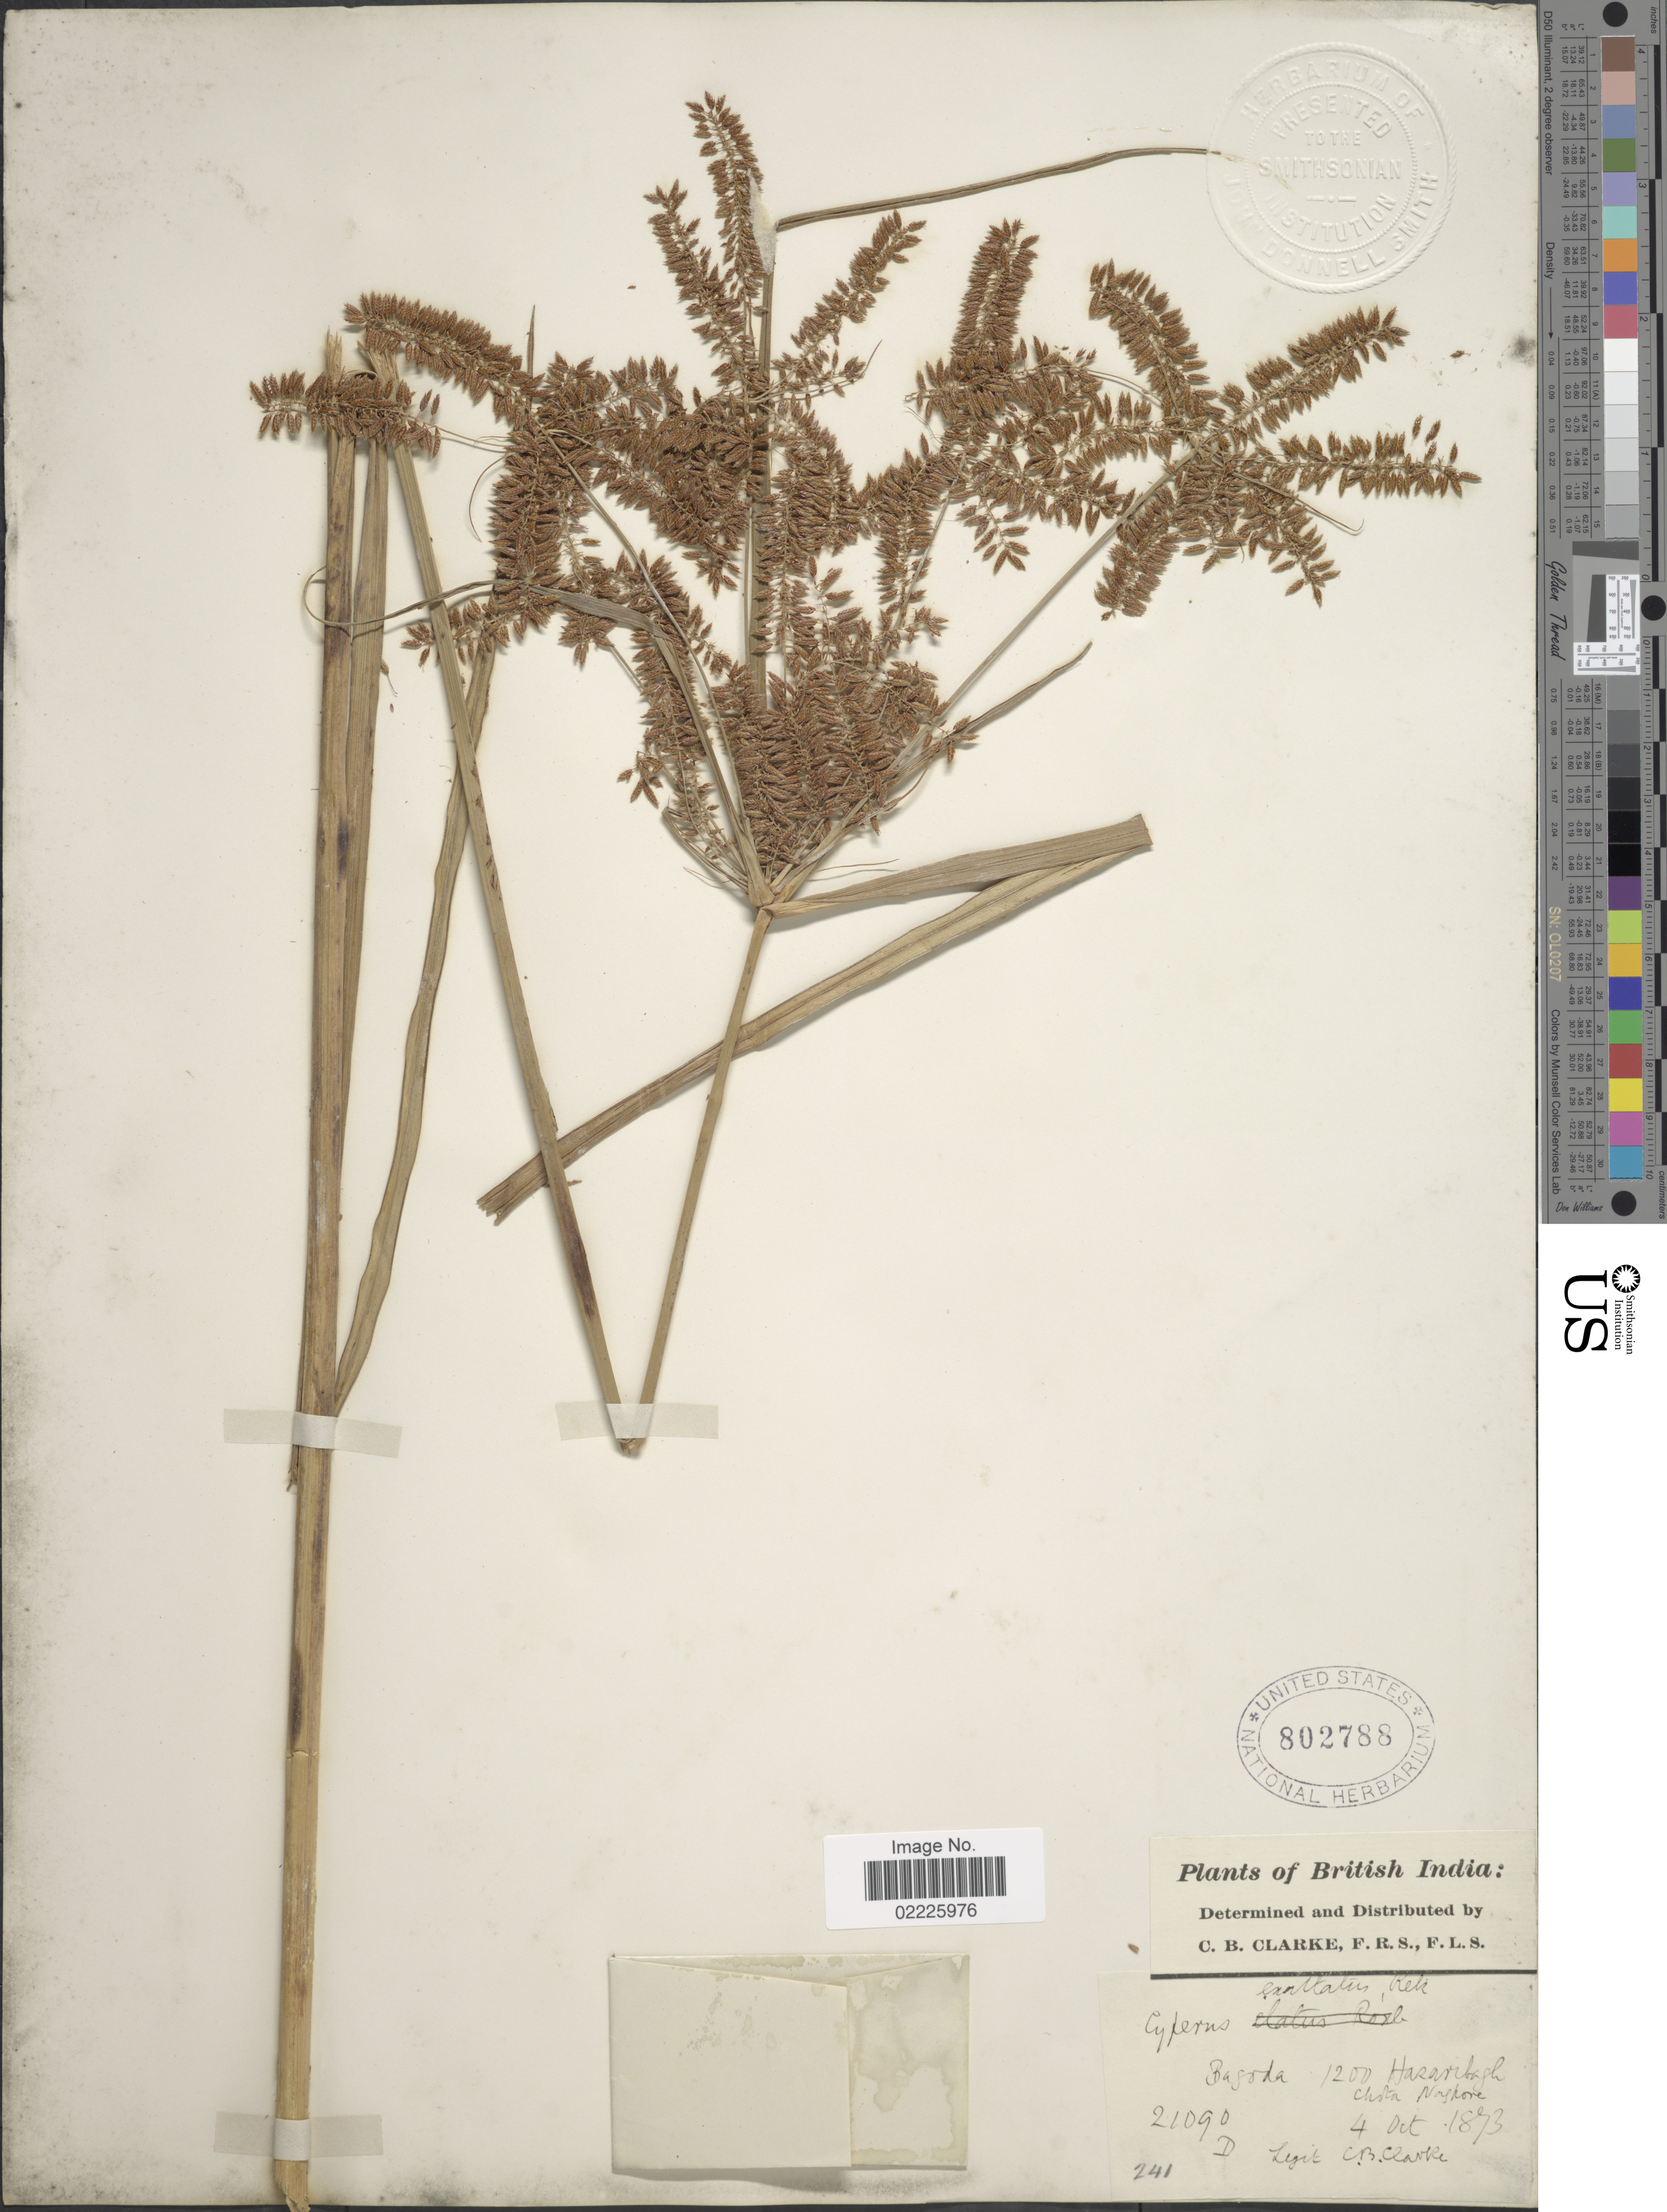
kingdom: Plantae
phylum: Tracheophyta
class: Liliopsida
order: Poales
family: Cyperaceae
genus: Cyperus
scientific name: Cyperus exaltatus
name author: Retz.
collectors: C. B. Clarke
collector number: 21090D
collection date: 1873-10-04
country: India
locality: British India, Bagoda, Hazaribagh Chota Nagpore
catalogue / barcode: US 802788